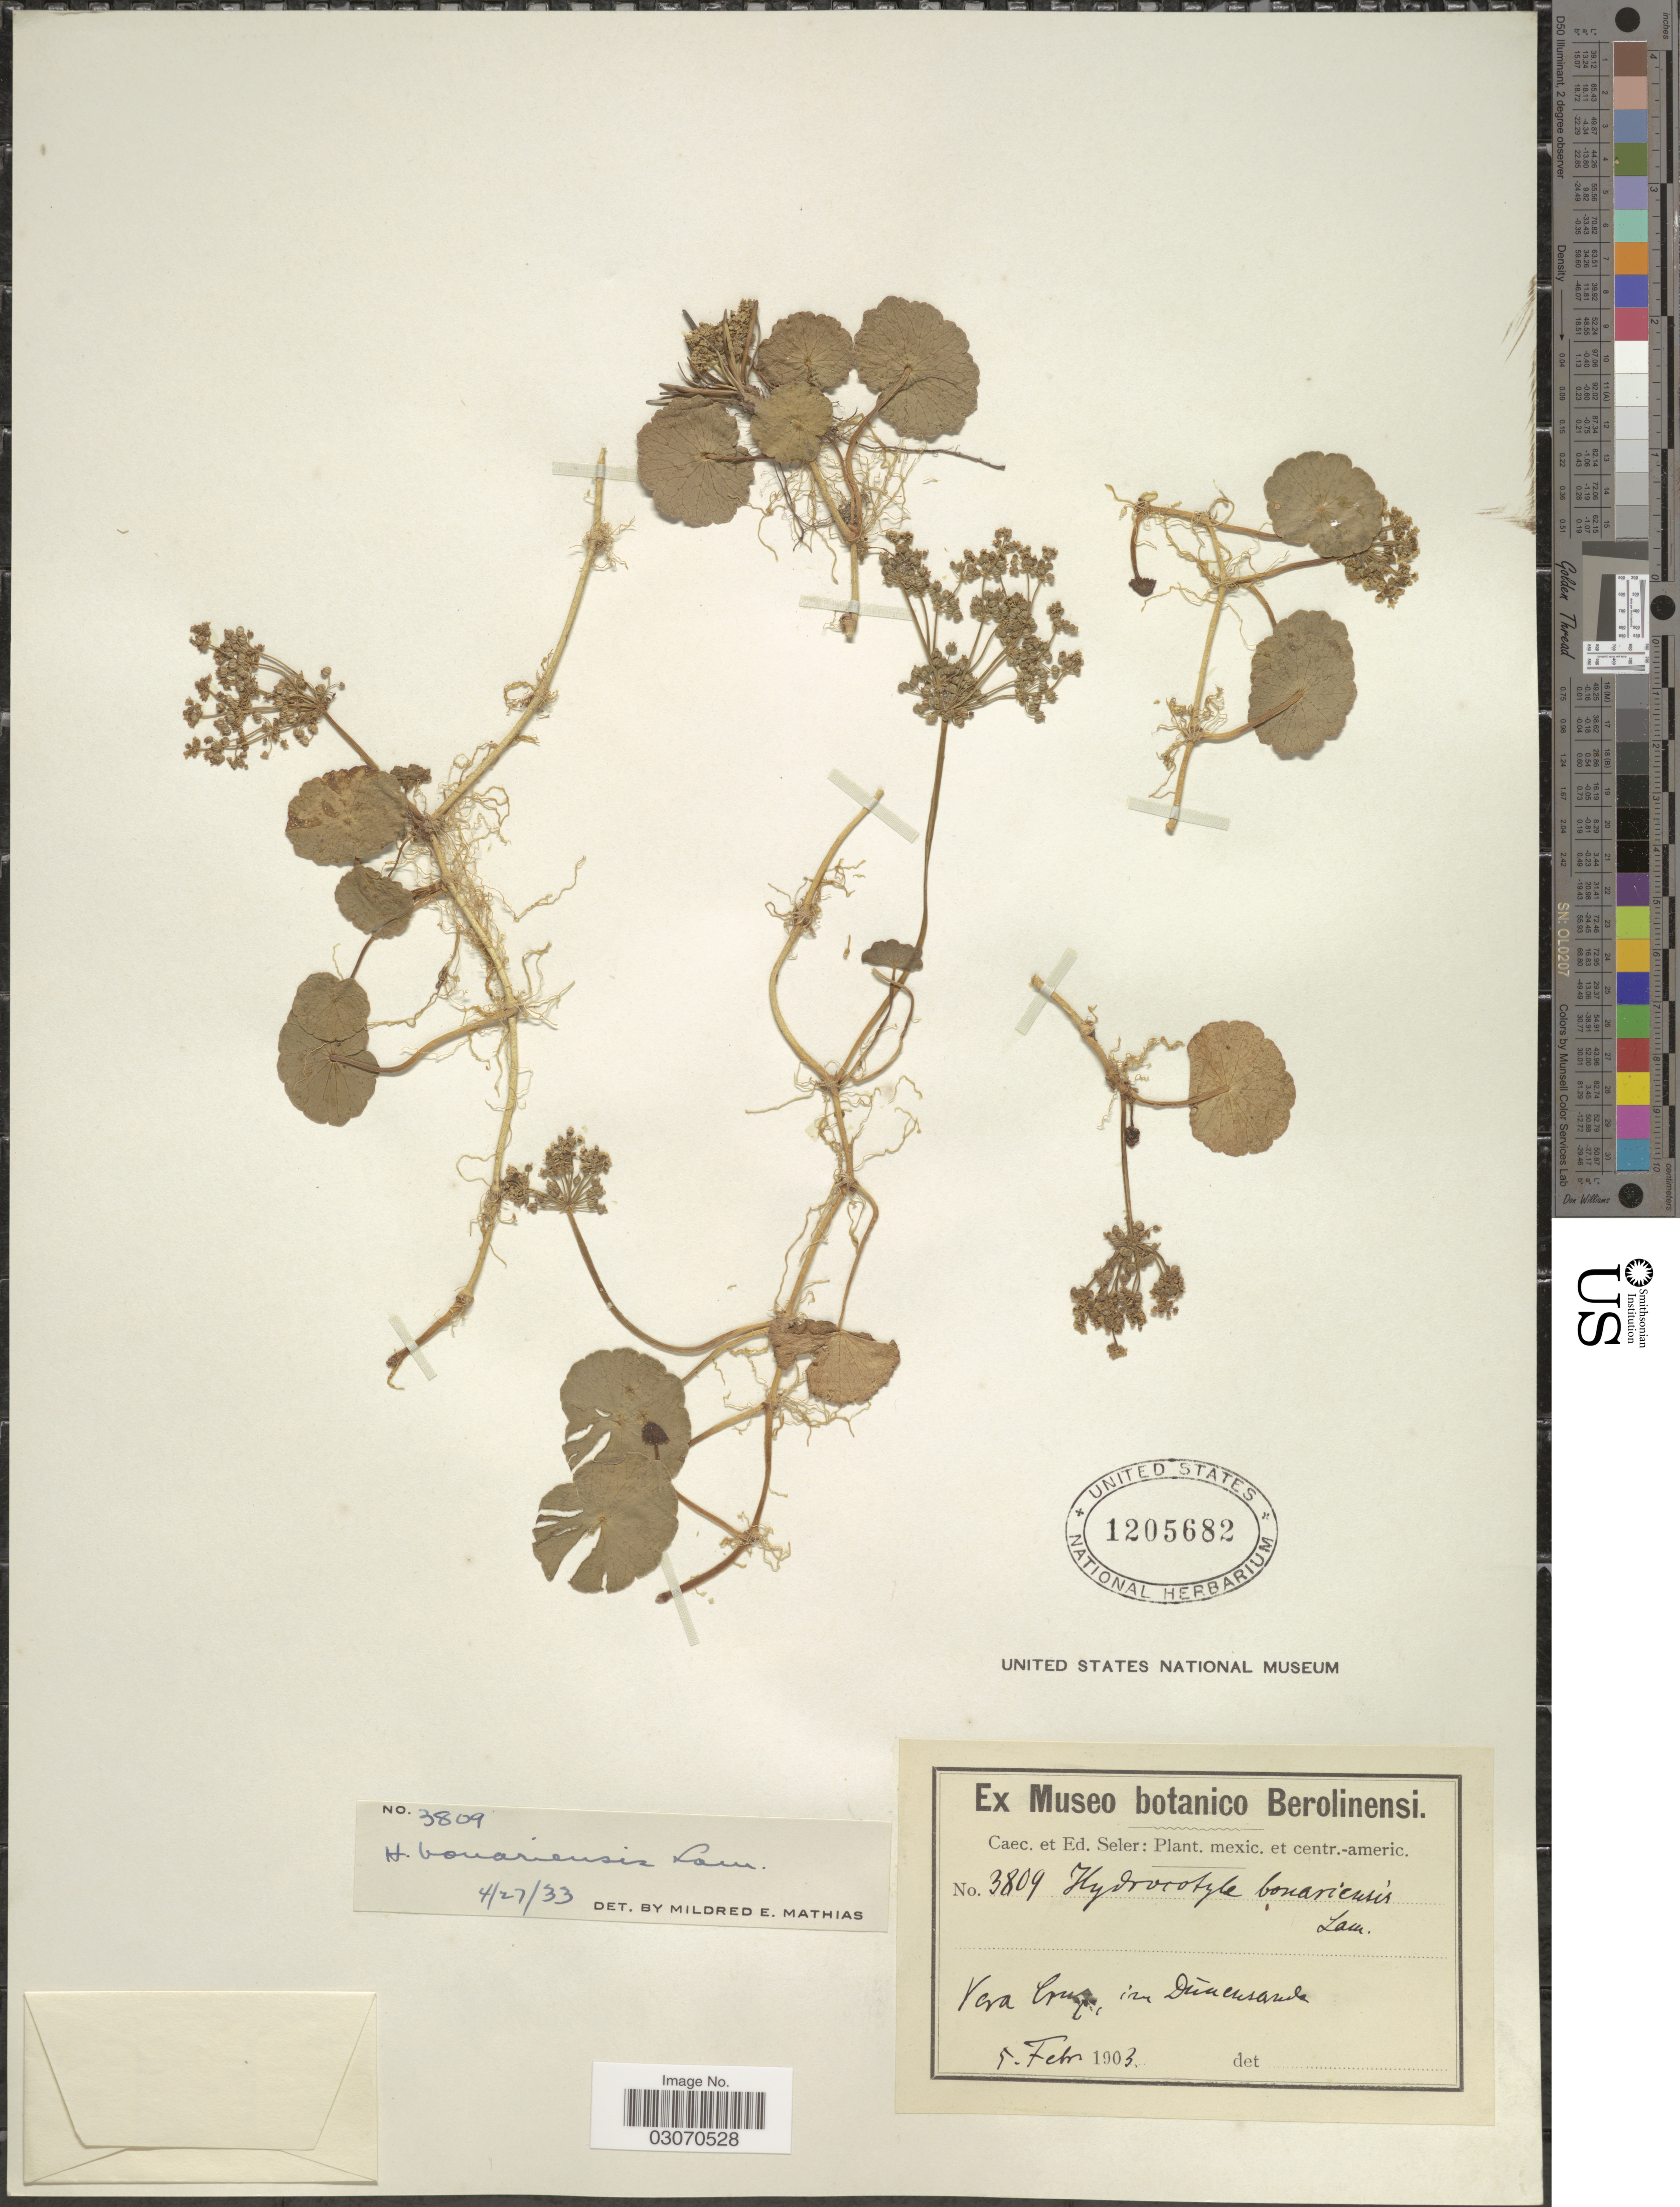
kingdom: Plantae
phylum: Tracheophyta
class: Magnoliopsida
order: Apiales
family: Araliaceae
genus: Hydrocotyle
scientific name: Hydrocotyle bonariensis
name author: Lam.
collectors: C. Seler & E. G. Seler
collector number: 3809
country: Mexico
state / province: Veracruz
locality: Vera Cruz, in Dünensand.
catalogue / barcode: US 1205682